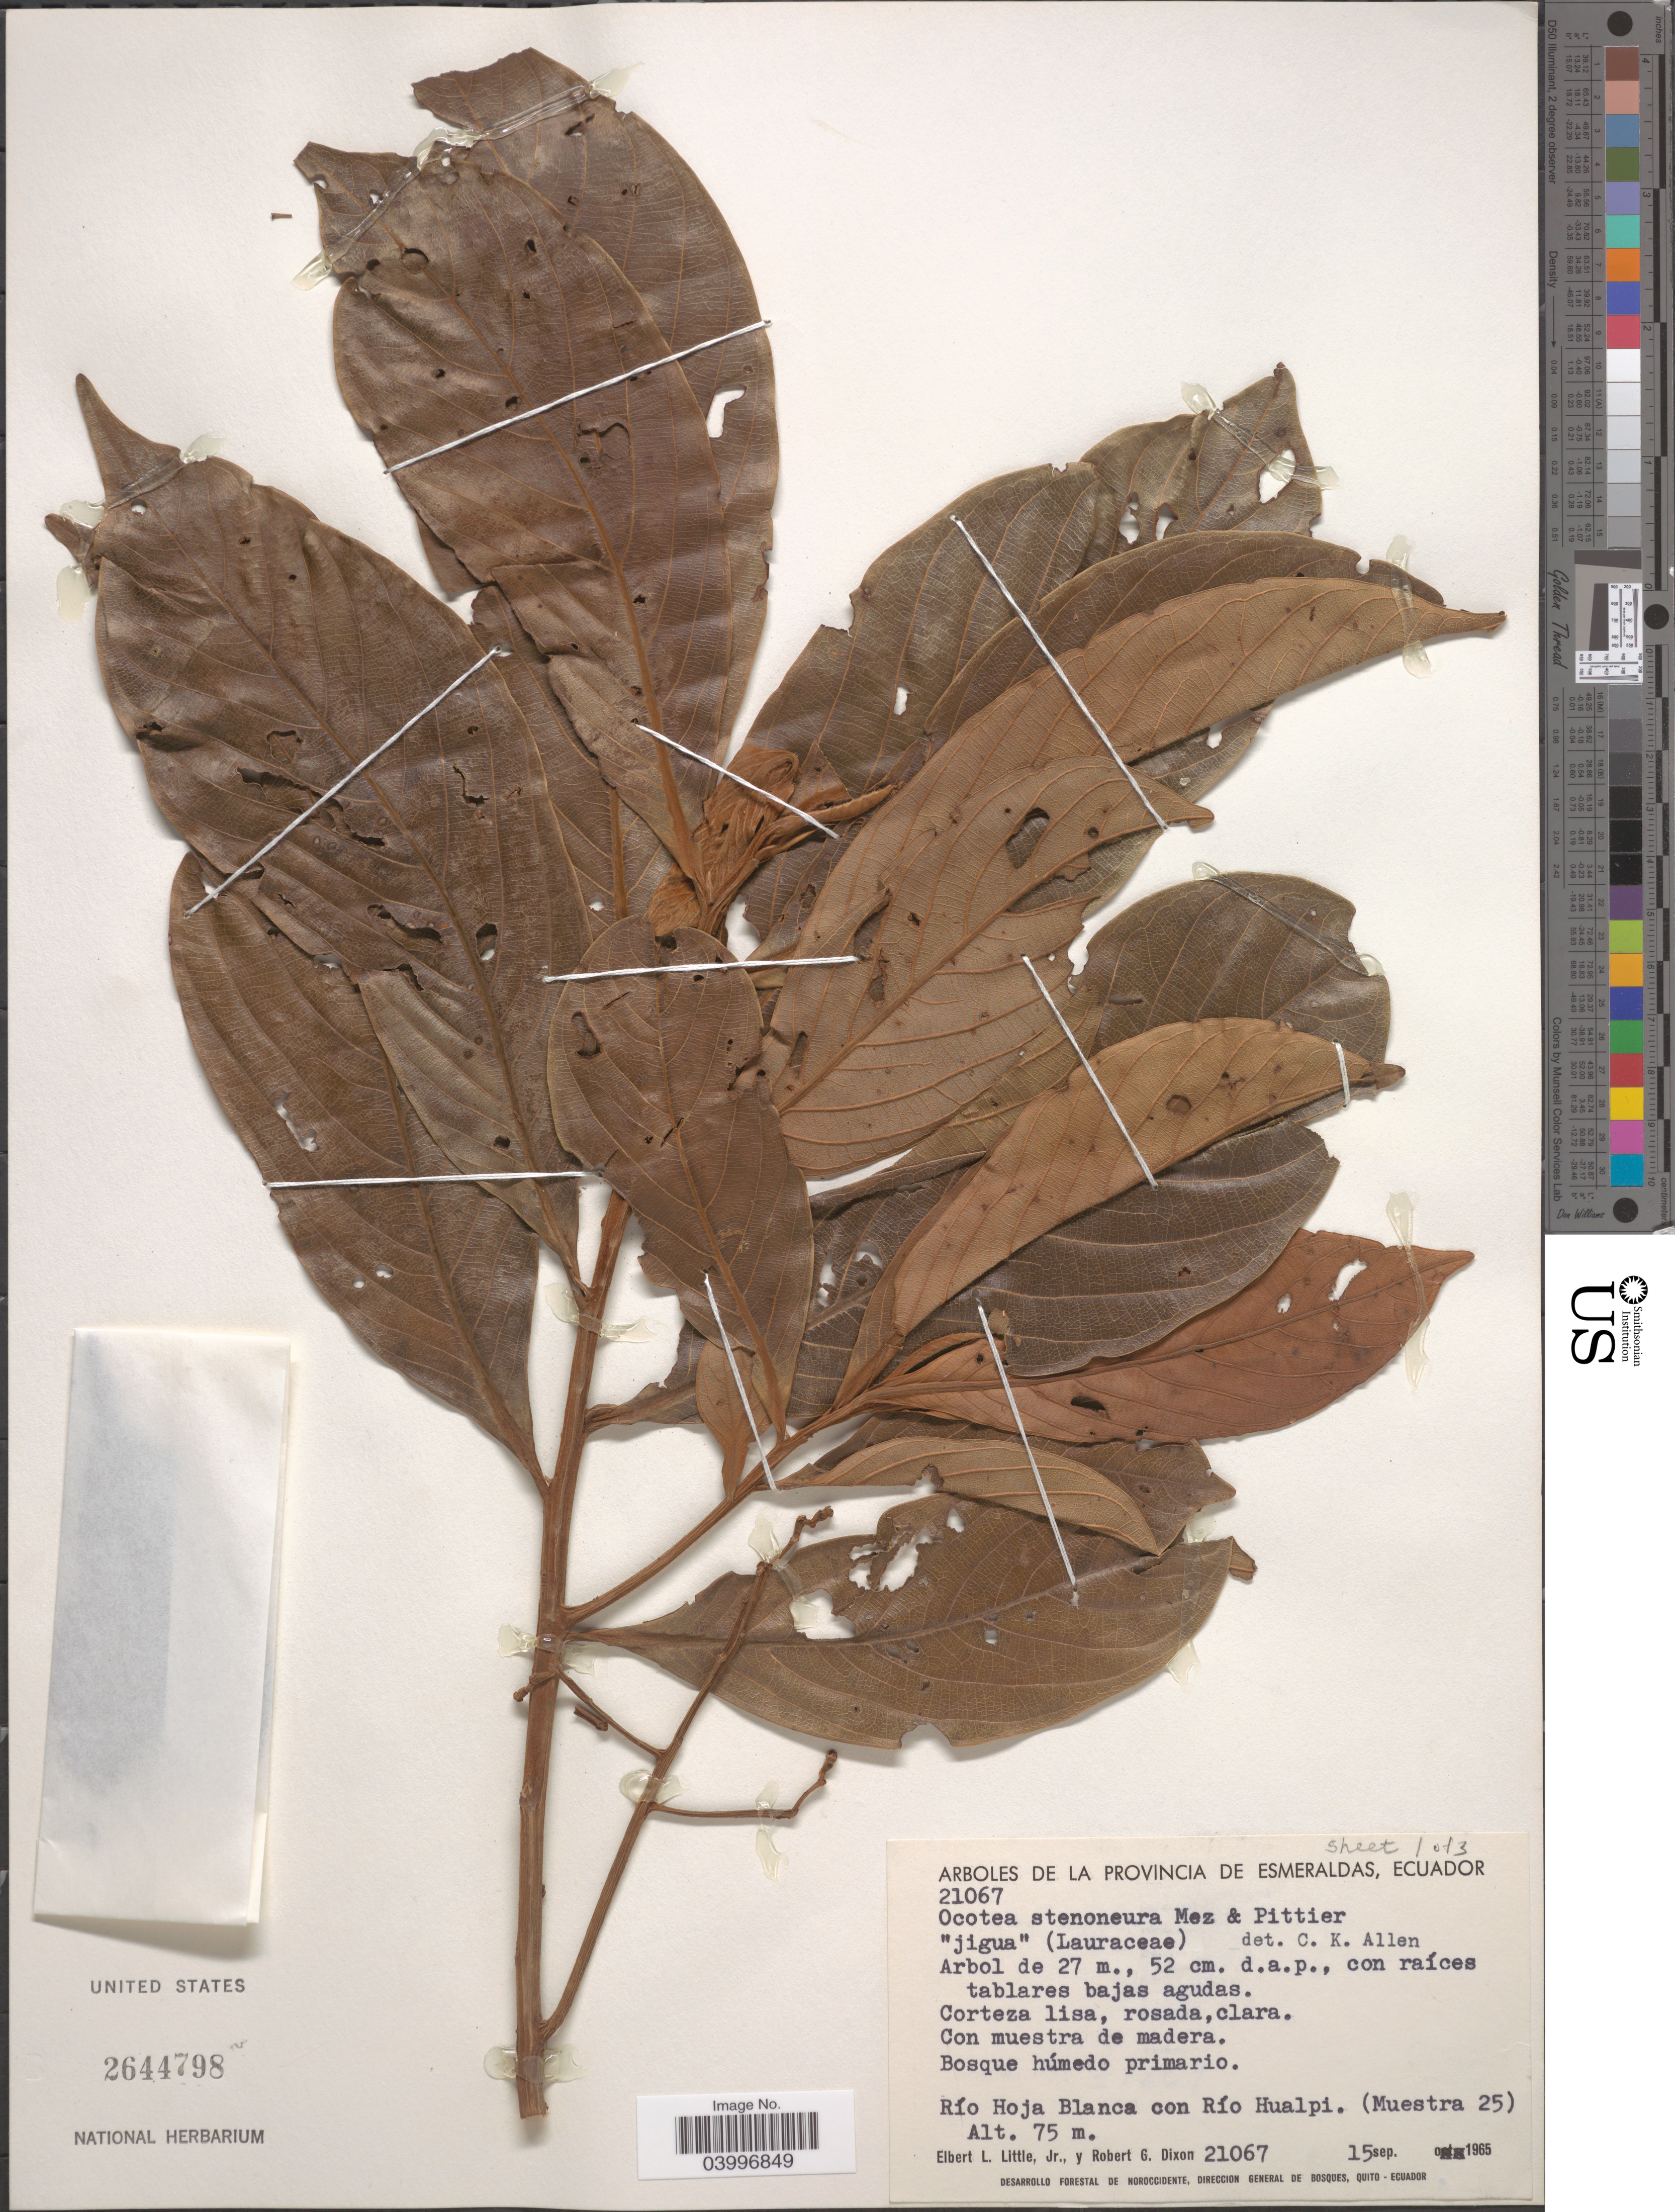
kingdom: Plantae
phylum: Tracheophyta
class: Magnoliopsida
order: Laurales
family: Lauraceae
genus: Ocotea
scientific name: Ocotea stenoneura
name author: Mez & Pittier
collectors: E. L. Little & R. G. Dixon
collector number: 21067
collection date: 1965-09-15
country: Ecuador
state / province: Esmeraldas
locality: Río Hoja Blanca con Río Hualpi. (Muestra 25).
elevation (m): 75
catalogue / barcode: US 2644798